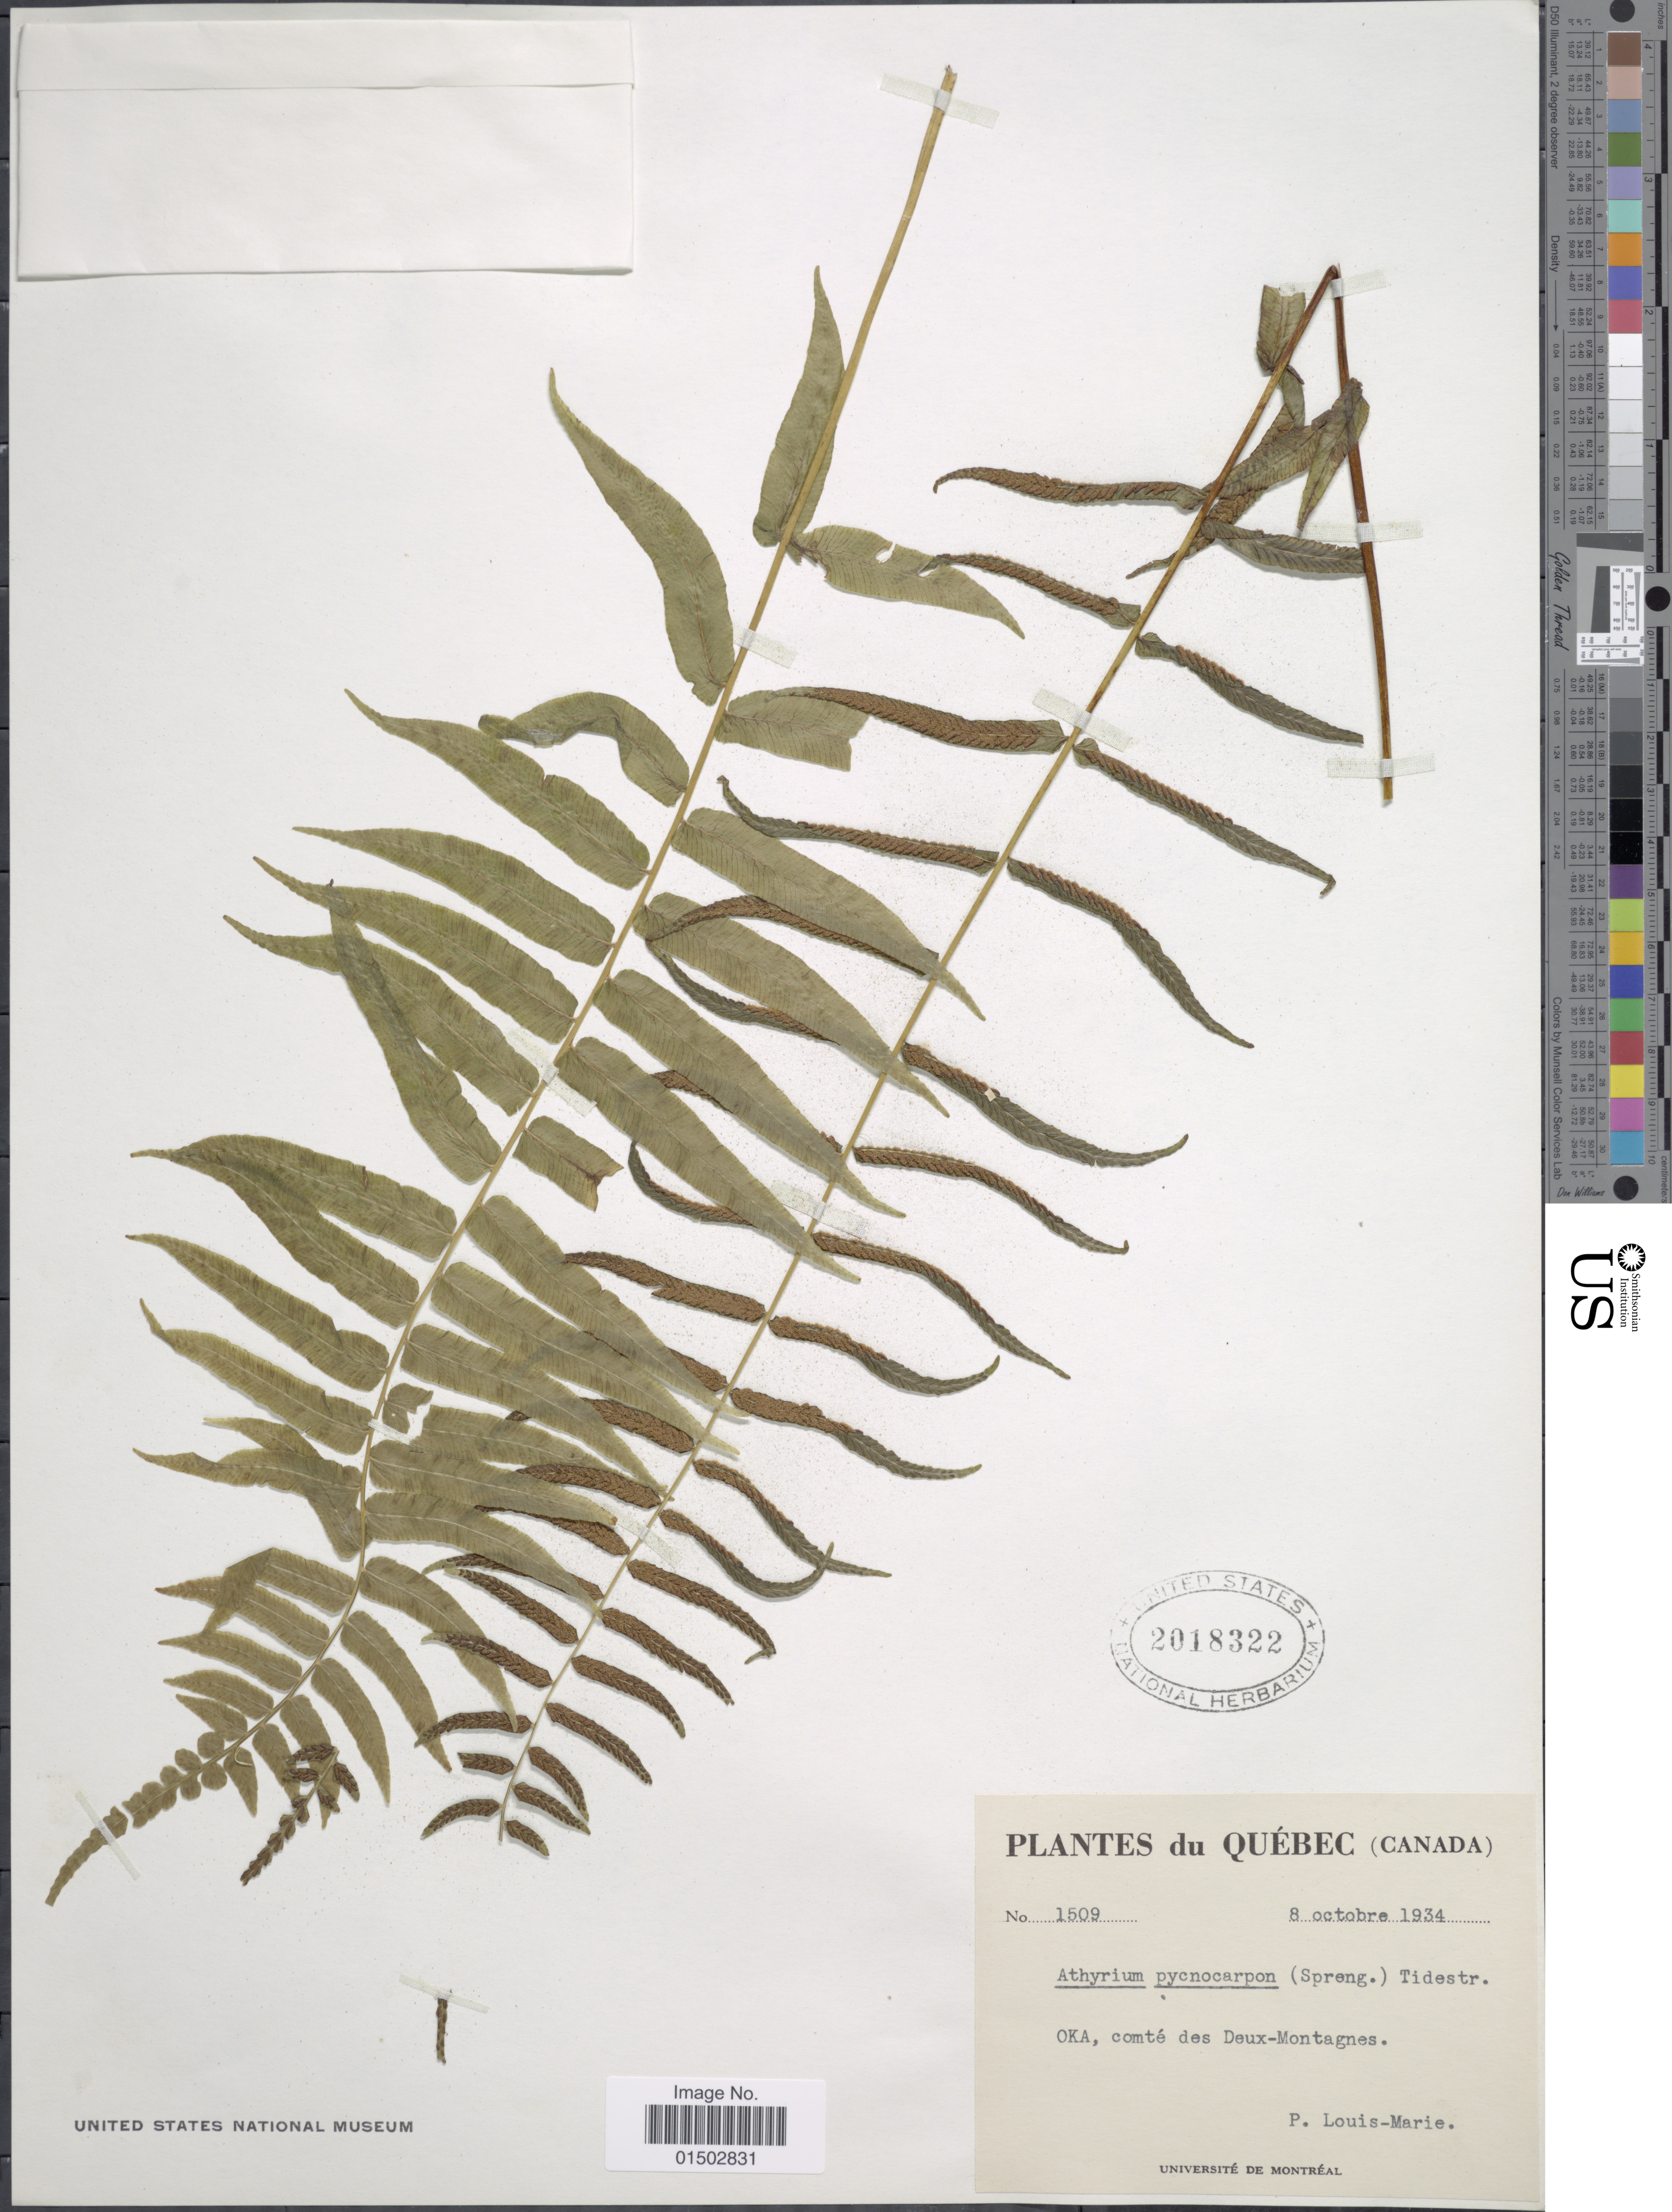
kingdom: Plantae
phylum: Tracheophyta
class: Polypodiopsida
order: Polypodiales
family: Diplaziopsidaceae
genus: Homalosorus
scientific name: Homalosorus pycnocarpos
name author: (Spreng.) Pic. Serm.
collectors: L.-M. LaLonde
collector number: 1509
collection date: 1934-10-08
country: Canada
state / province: Quebec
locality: OKA, comte des Deux-Montagnes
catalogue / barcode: US 2018322